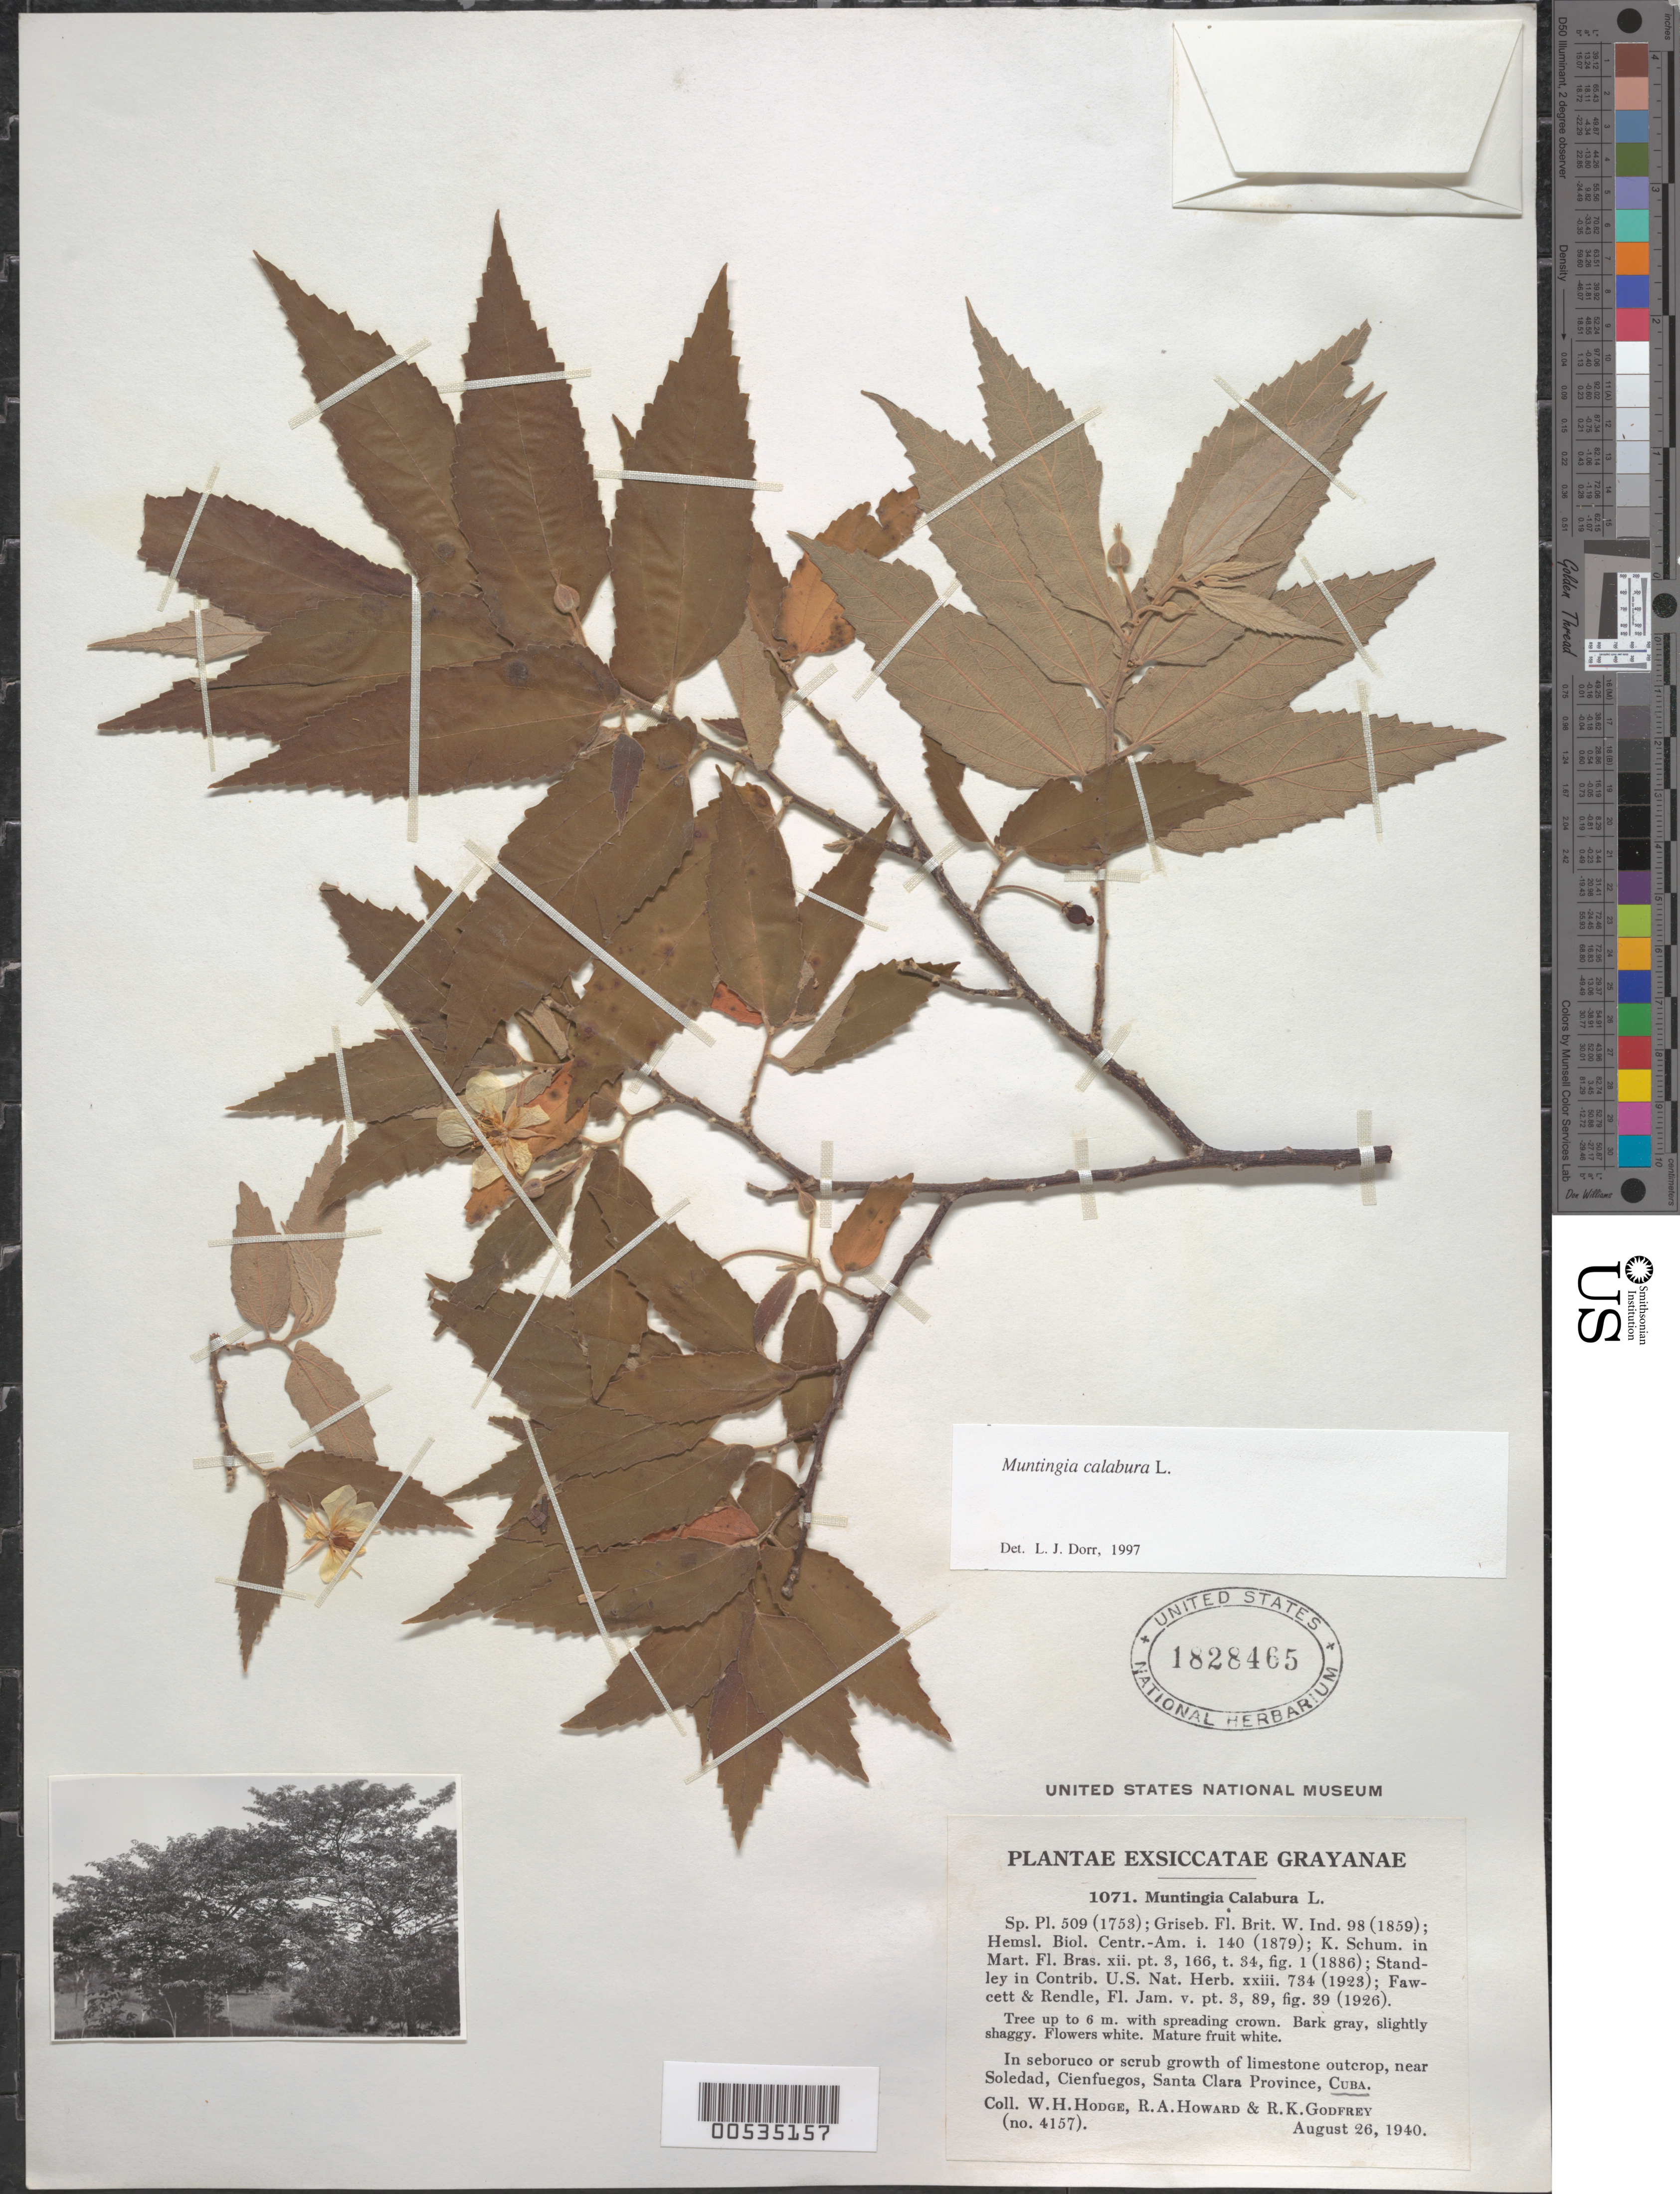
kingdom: Plantae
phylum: Tracheophyta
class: Magnoliopsida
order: Malvales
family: Muntingiaceae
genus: Muntingia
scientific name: Muntingia calabura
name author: L.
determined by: Dorr, L. J., (BOT), Smithsonian Institution - National Museum of Natural History (UNITED STATES)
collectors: W. Hodge, R. A. Howard & R. K. Godfrey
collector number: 4157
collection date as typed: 26 Aug 1940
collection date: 1940-08-26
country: Cuba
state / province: Cienfuegos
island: Greater Antilles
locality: Near Soledad, Cienfuegos. [In former Las Villas or Santa Clara Province.]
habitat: In seboruco or scrub growth of limestone outcrop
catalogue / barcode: US 1828465